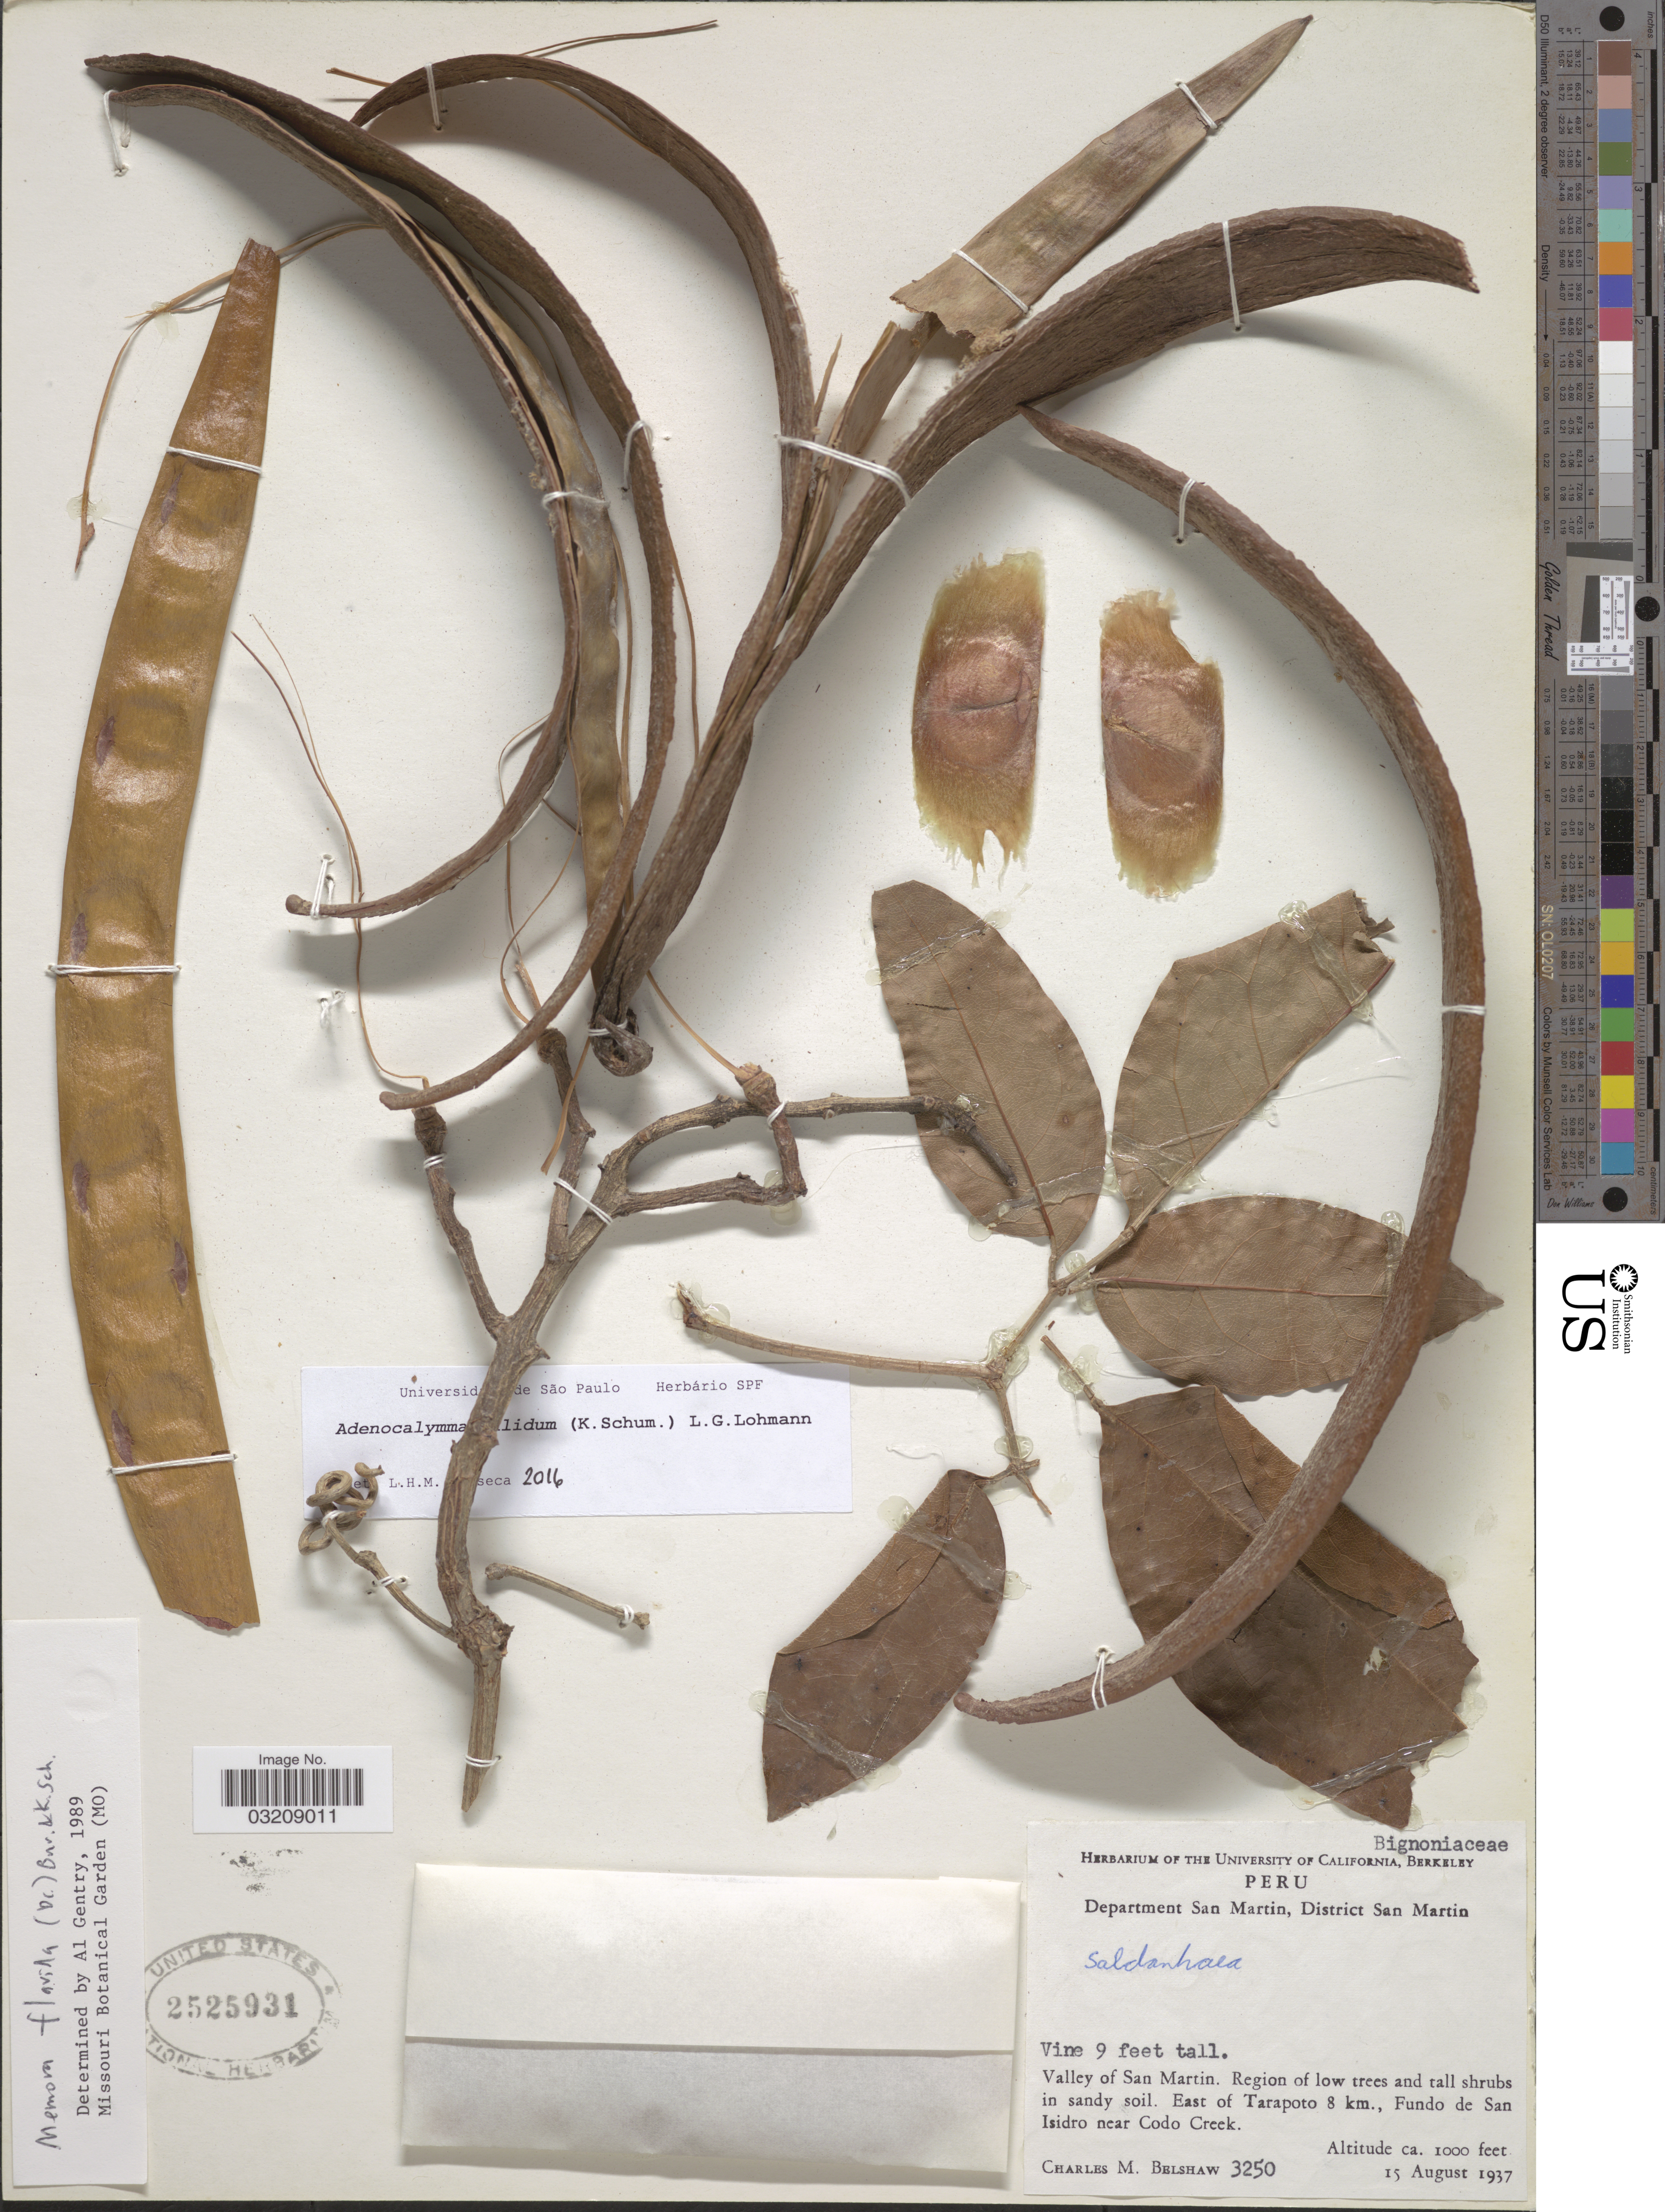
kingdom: Plantae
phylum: Tracheophyta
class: Magnoliopsida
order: Lamiales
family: Bignoniaceae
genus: Adenocalymma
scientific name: Adenocalymma validum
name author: (K. Schum.) L.G. Lohmann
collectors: C. Shaw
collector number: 3250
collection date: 1937-08-15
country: Peru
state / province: San Martín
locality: Department San Martin, District San Martin. Valley of San Martin. East of Tarapoto 8 km., Fundo de San Isidro near Codo Creek.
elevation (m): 305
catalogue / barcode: US 2525931